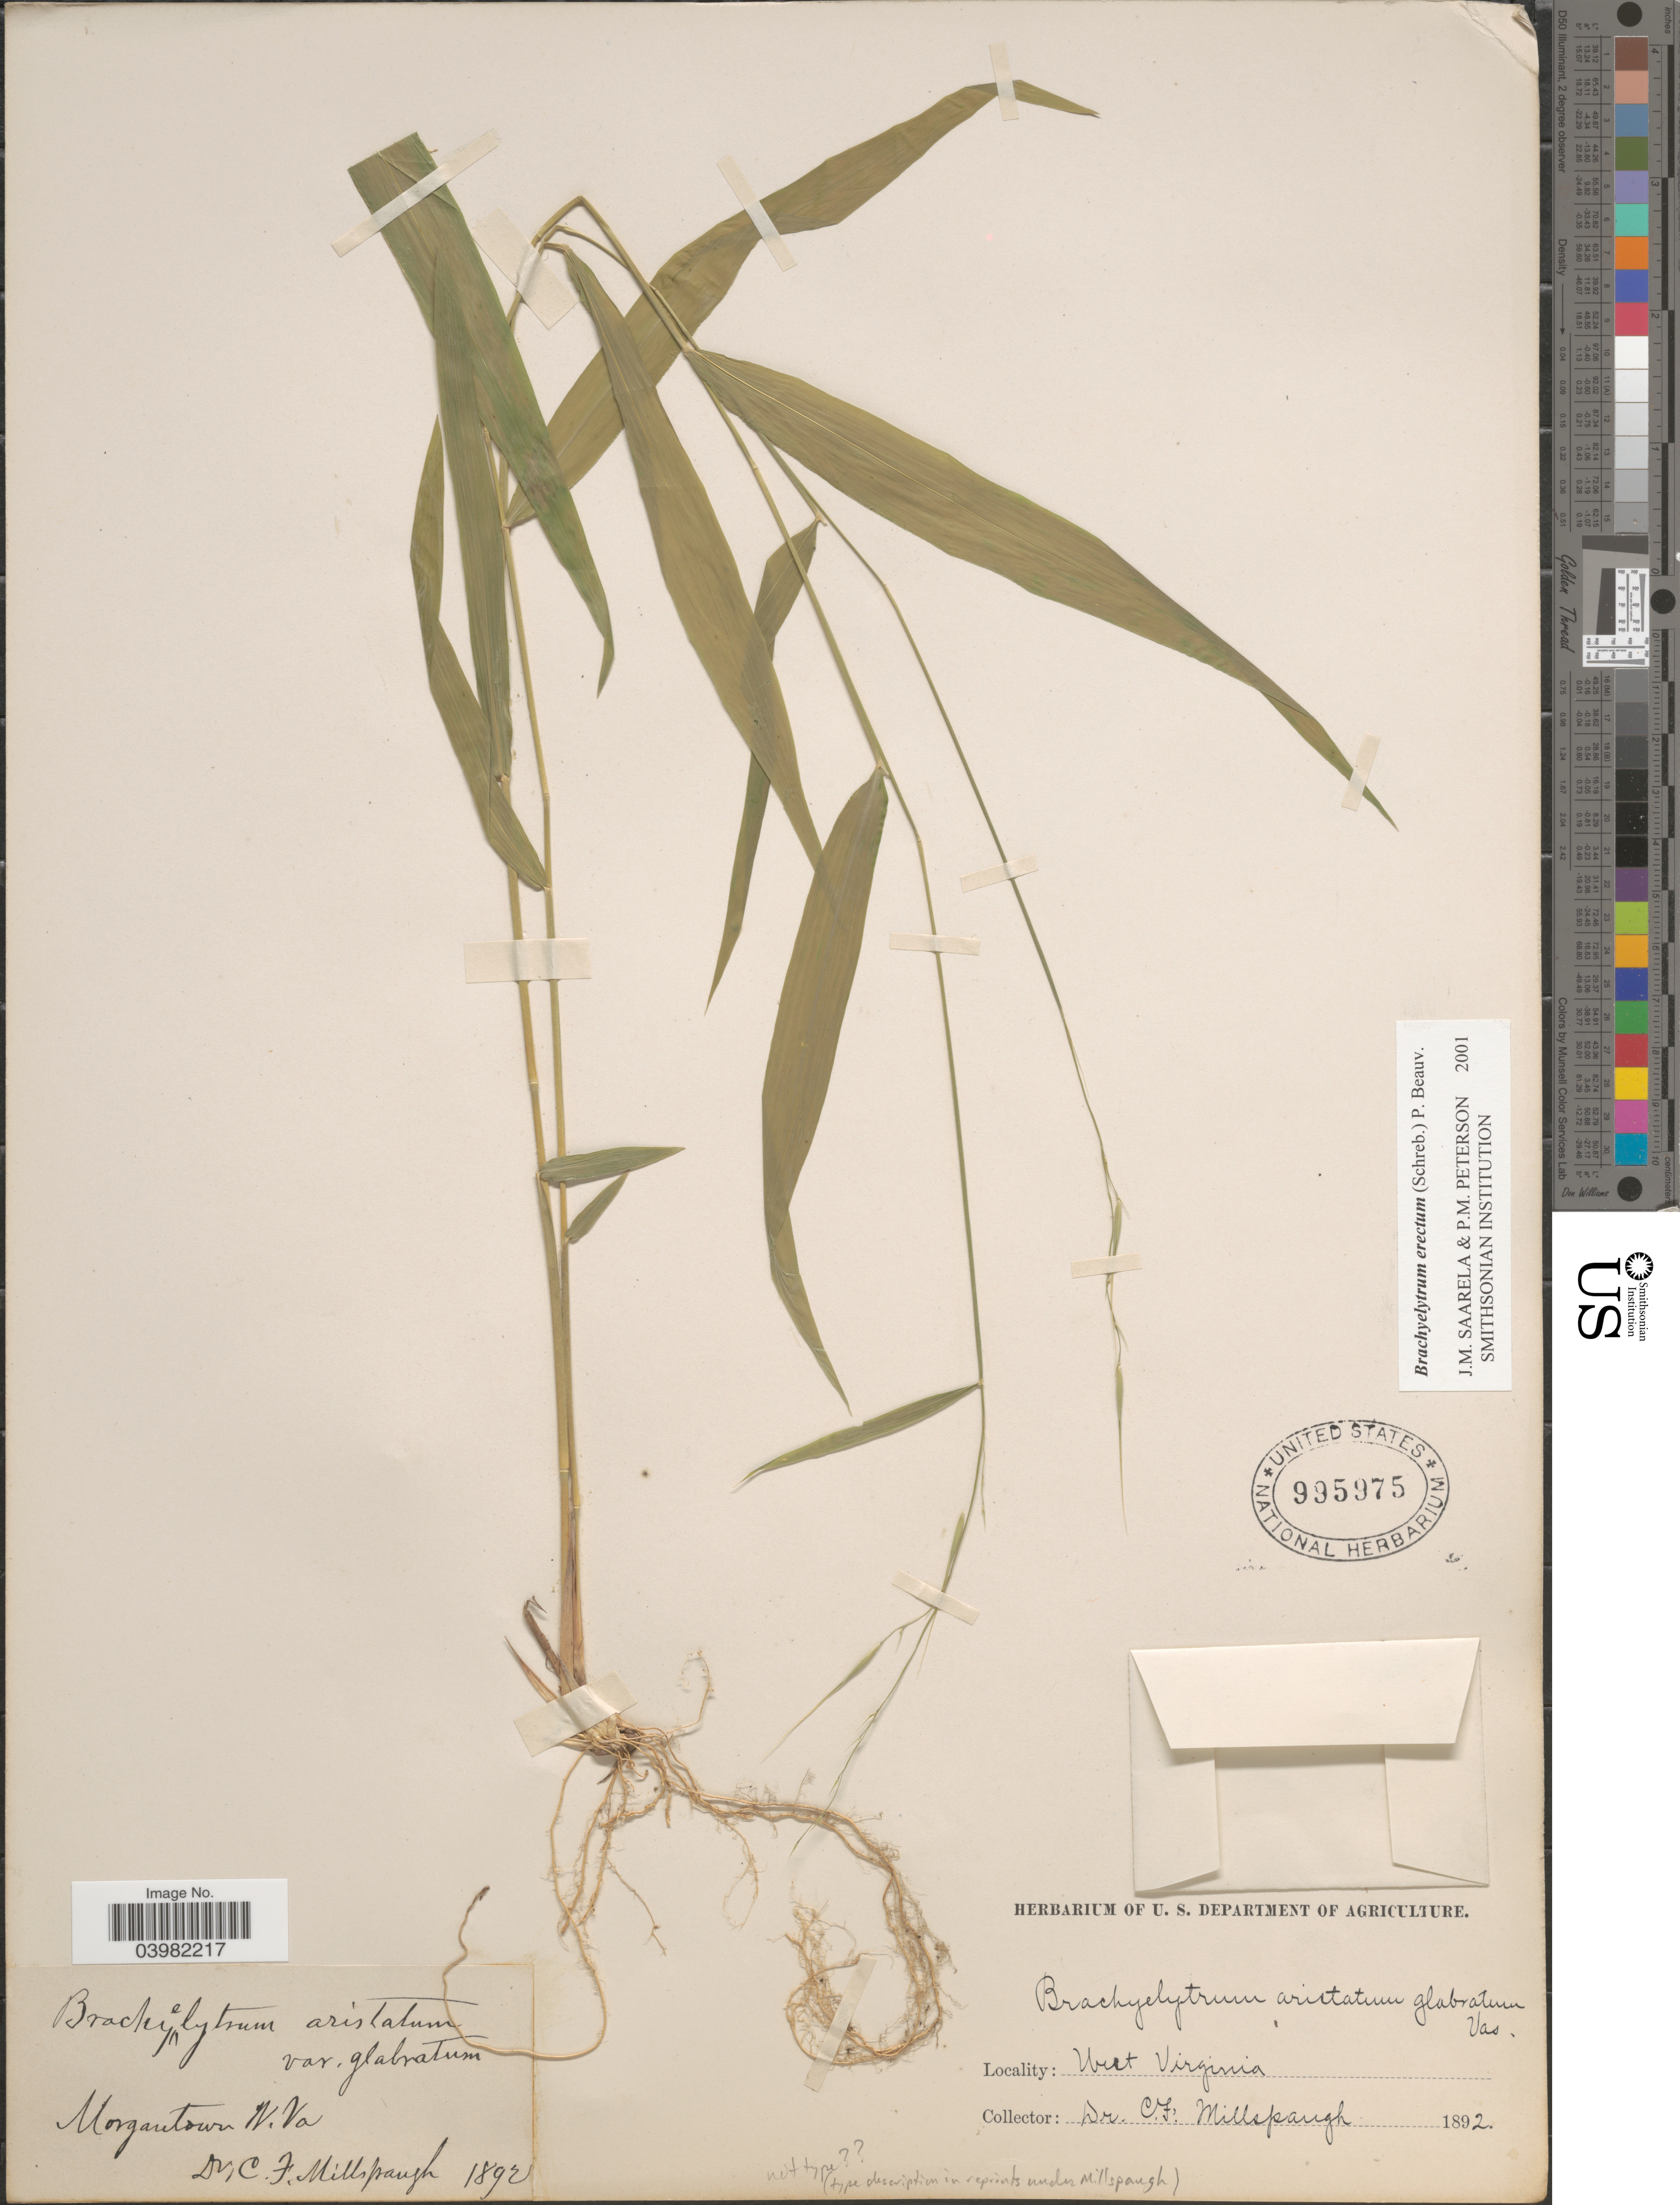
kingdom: Plantae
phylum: Tracheophyta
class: Liliopsida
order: Poales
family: Poaceae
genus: Brachyelytrum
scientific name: Brachyelytrum erectum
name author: (Schreb.) P. Beauv.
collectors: C. F. Millspaugh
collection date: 1892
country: United States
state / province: West Virginia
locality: Morgantown.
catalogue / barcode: US 995975